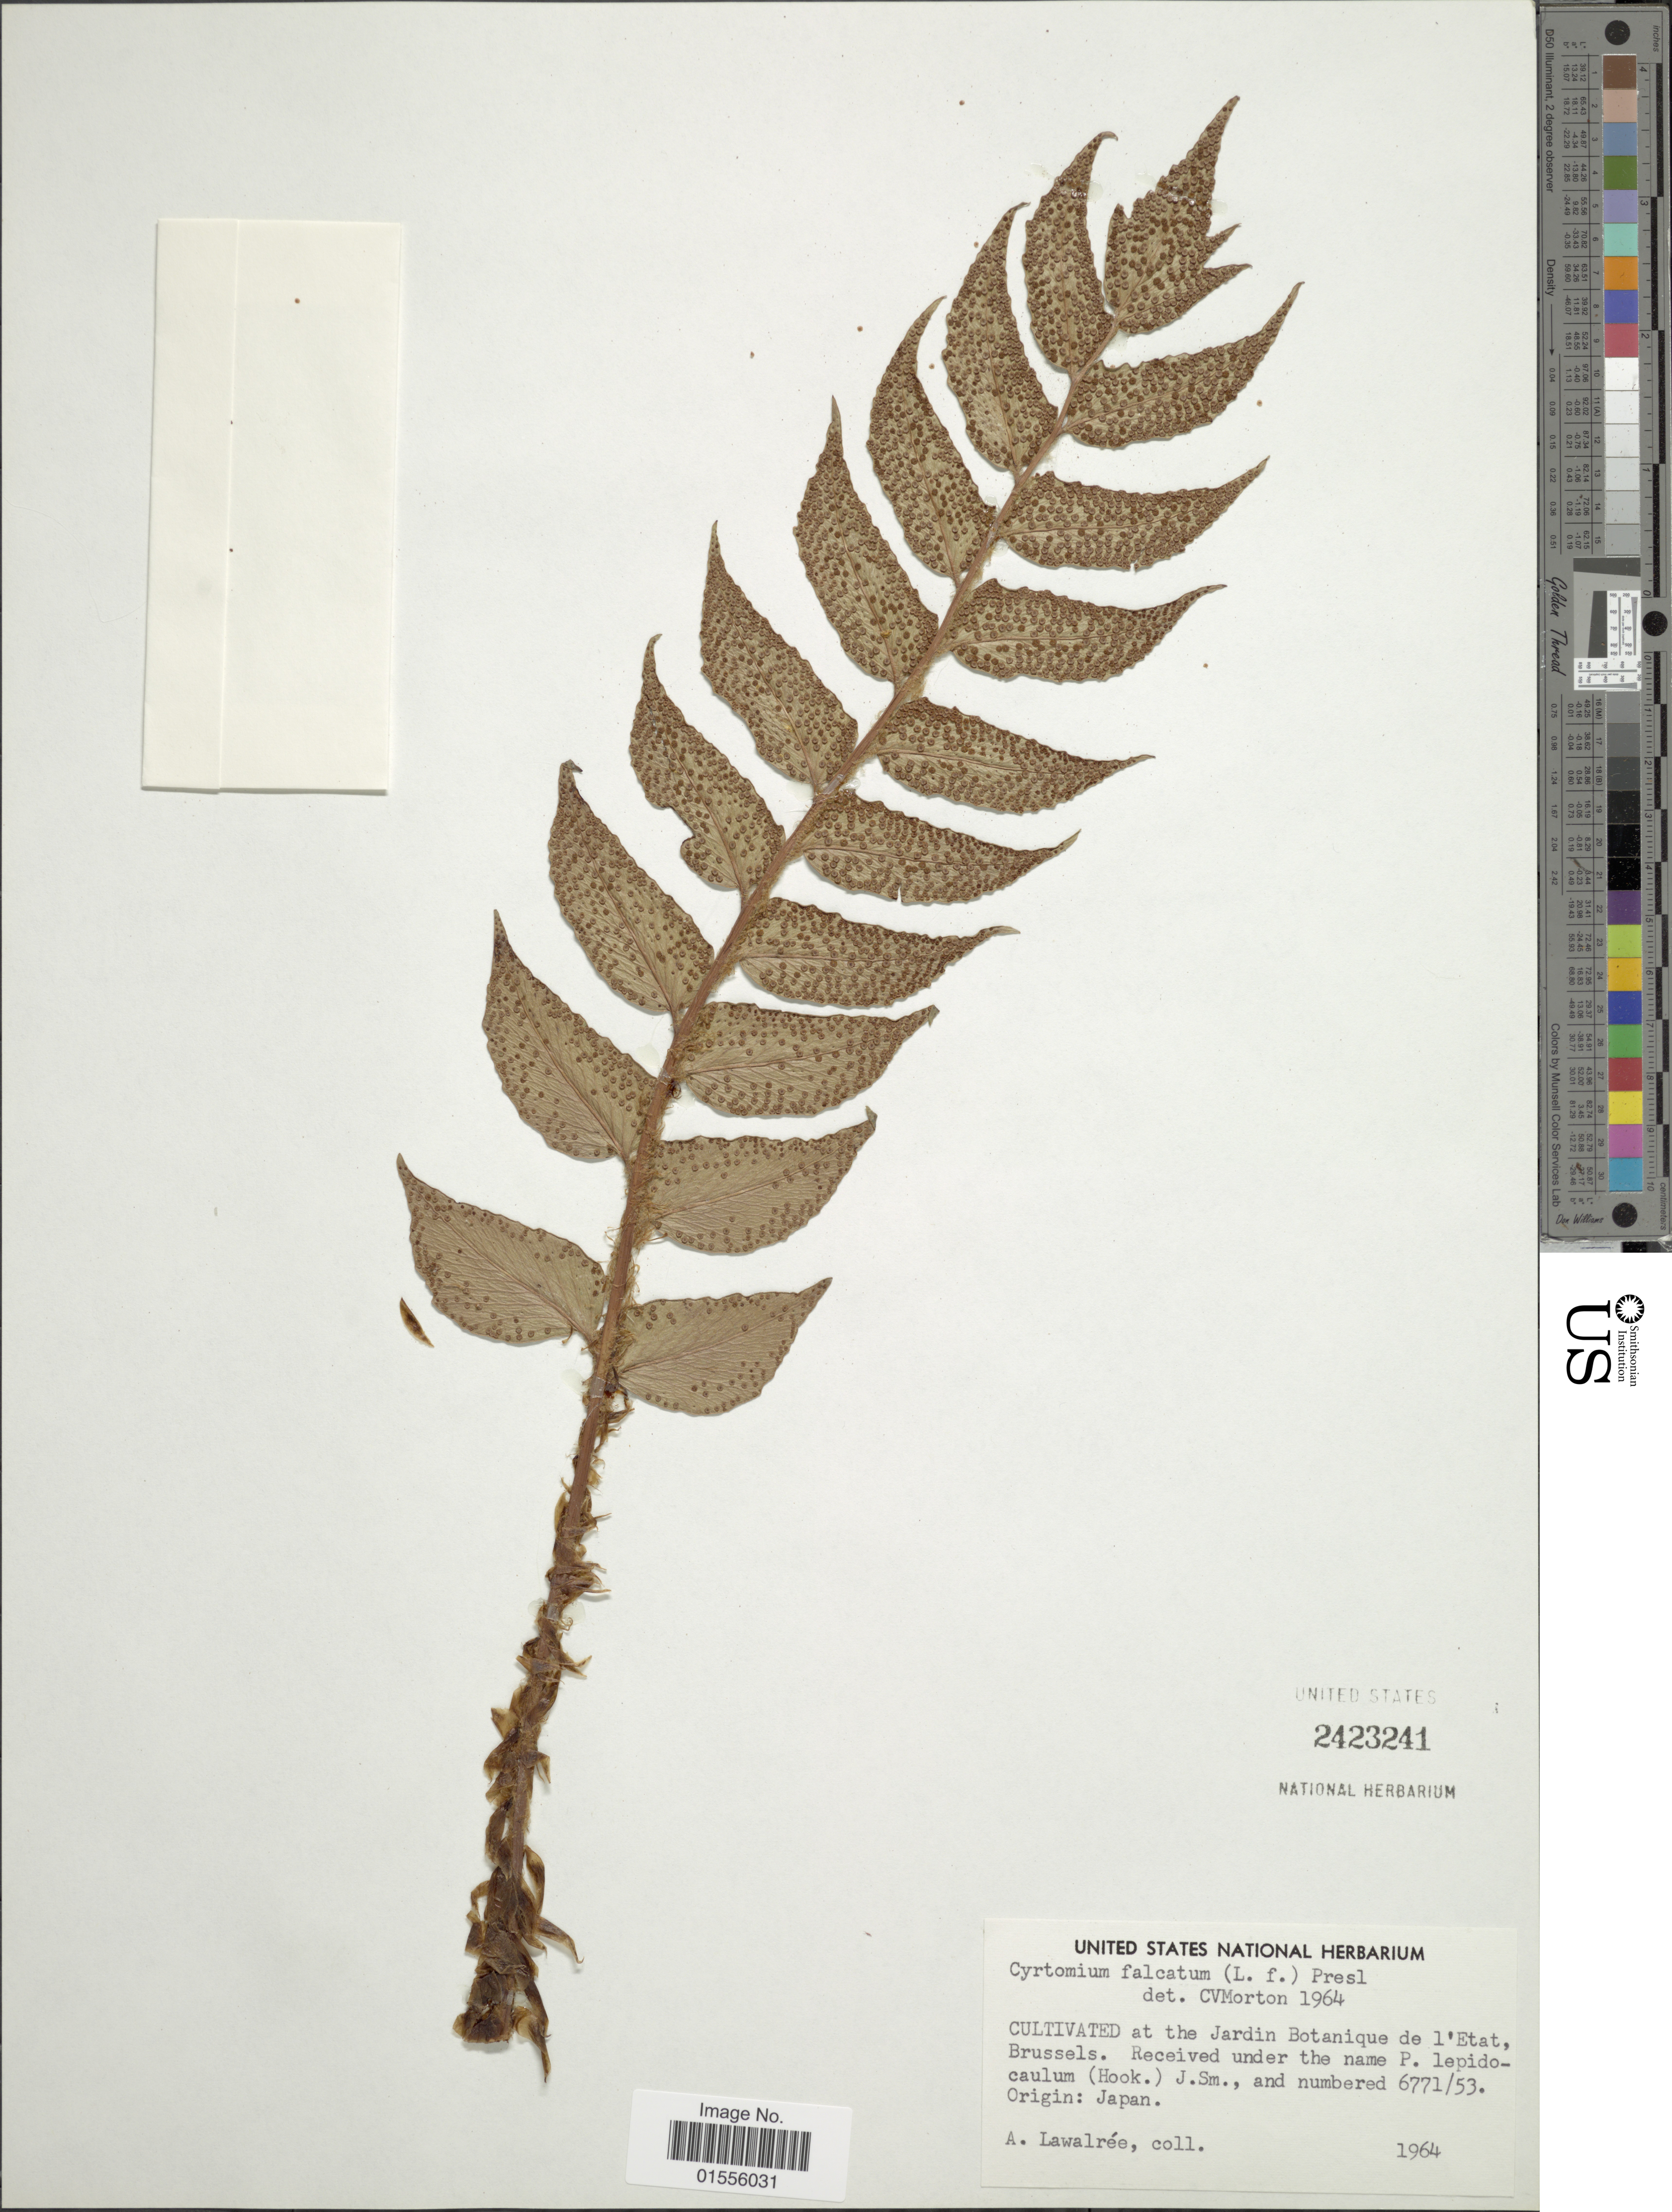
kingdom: Plantae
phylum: Tracheophyta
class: Polypodiopsida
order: Polypodiales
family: Dryopteridaceae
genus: Cyrtomium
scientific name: Cyrtomium falcatum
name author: (L. f.) C. Presl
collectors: A. G. Lawalrée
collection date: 1964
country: Belgium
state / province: Brussels, Capital District of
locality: Cultivated at the Jardin Botanique de l'Etat, Brussel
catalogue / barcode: US 2423241